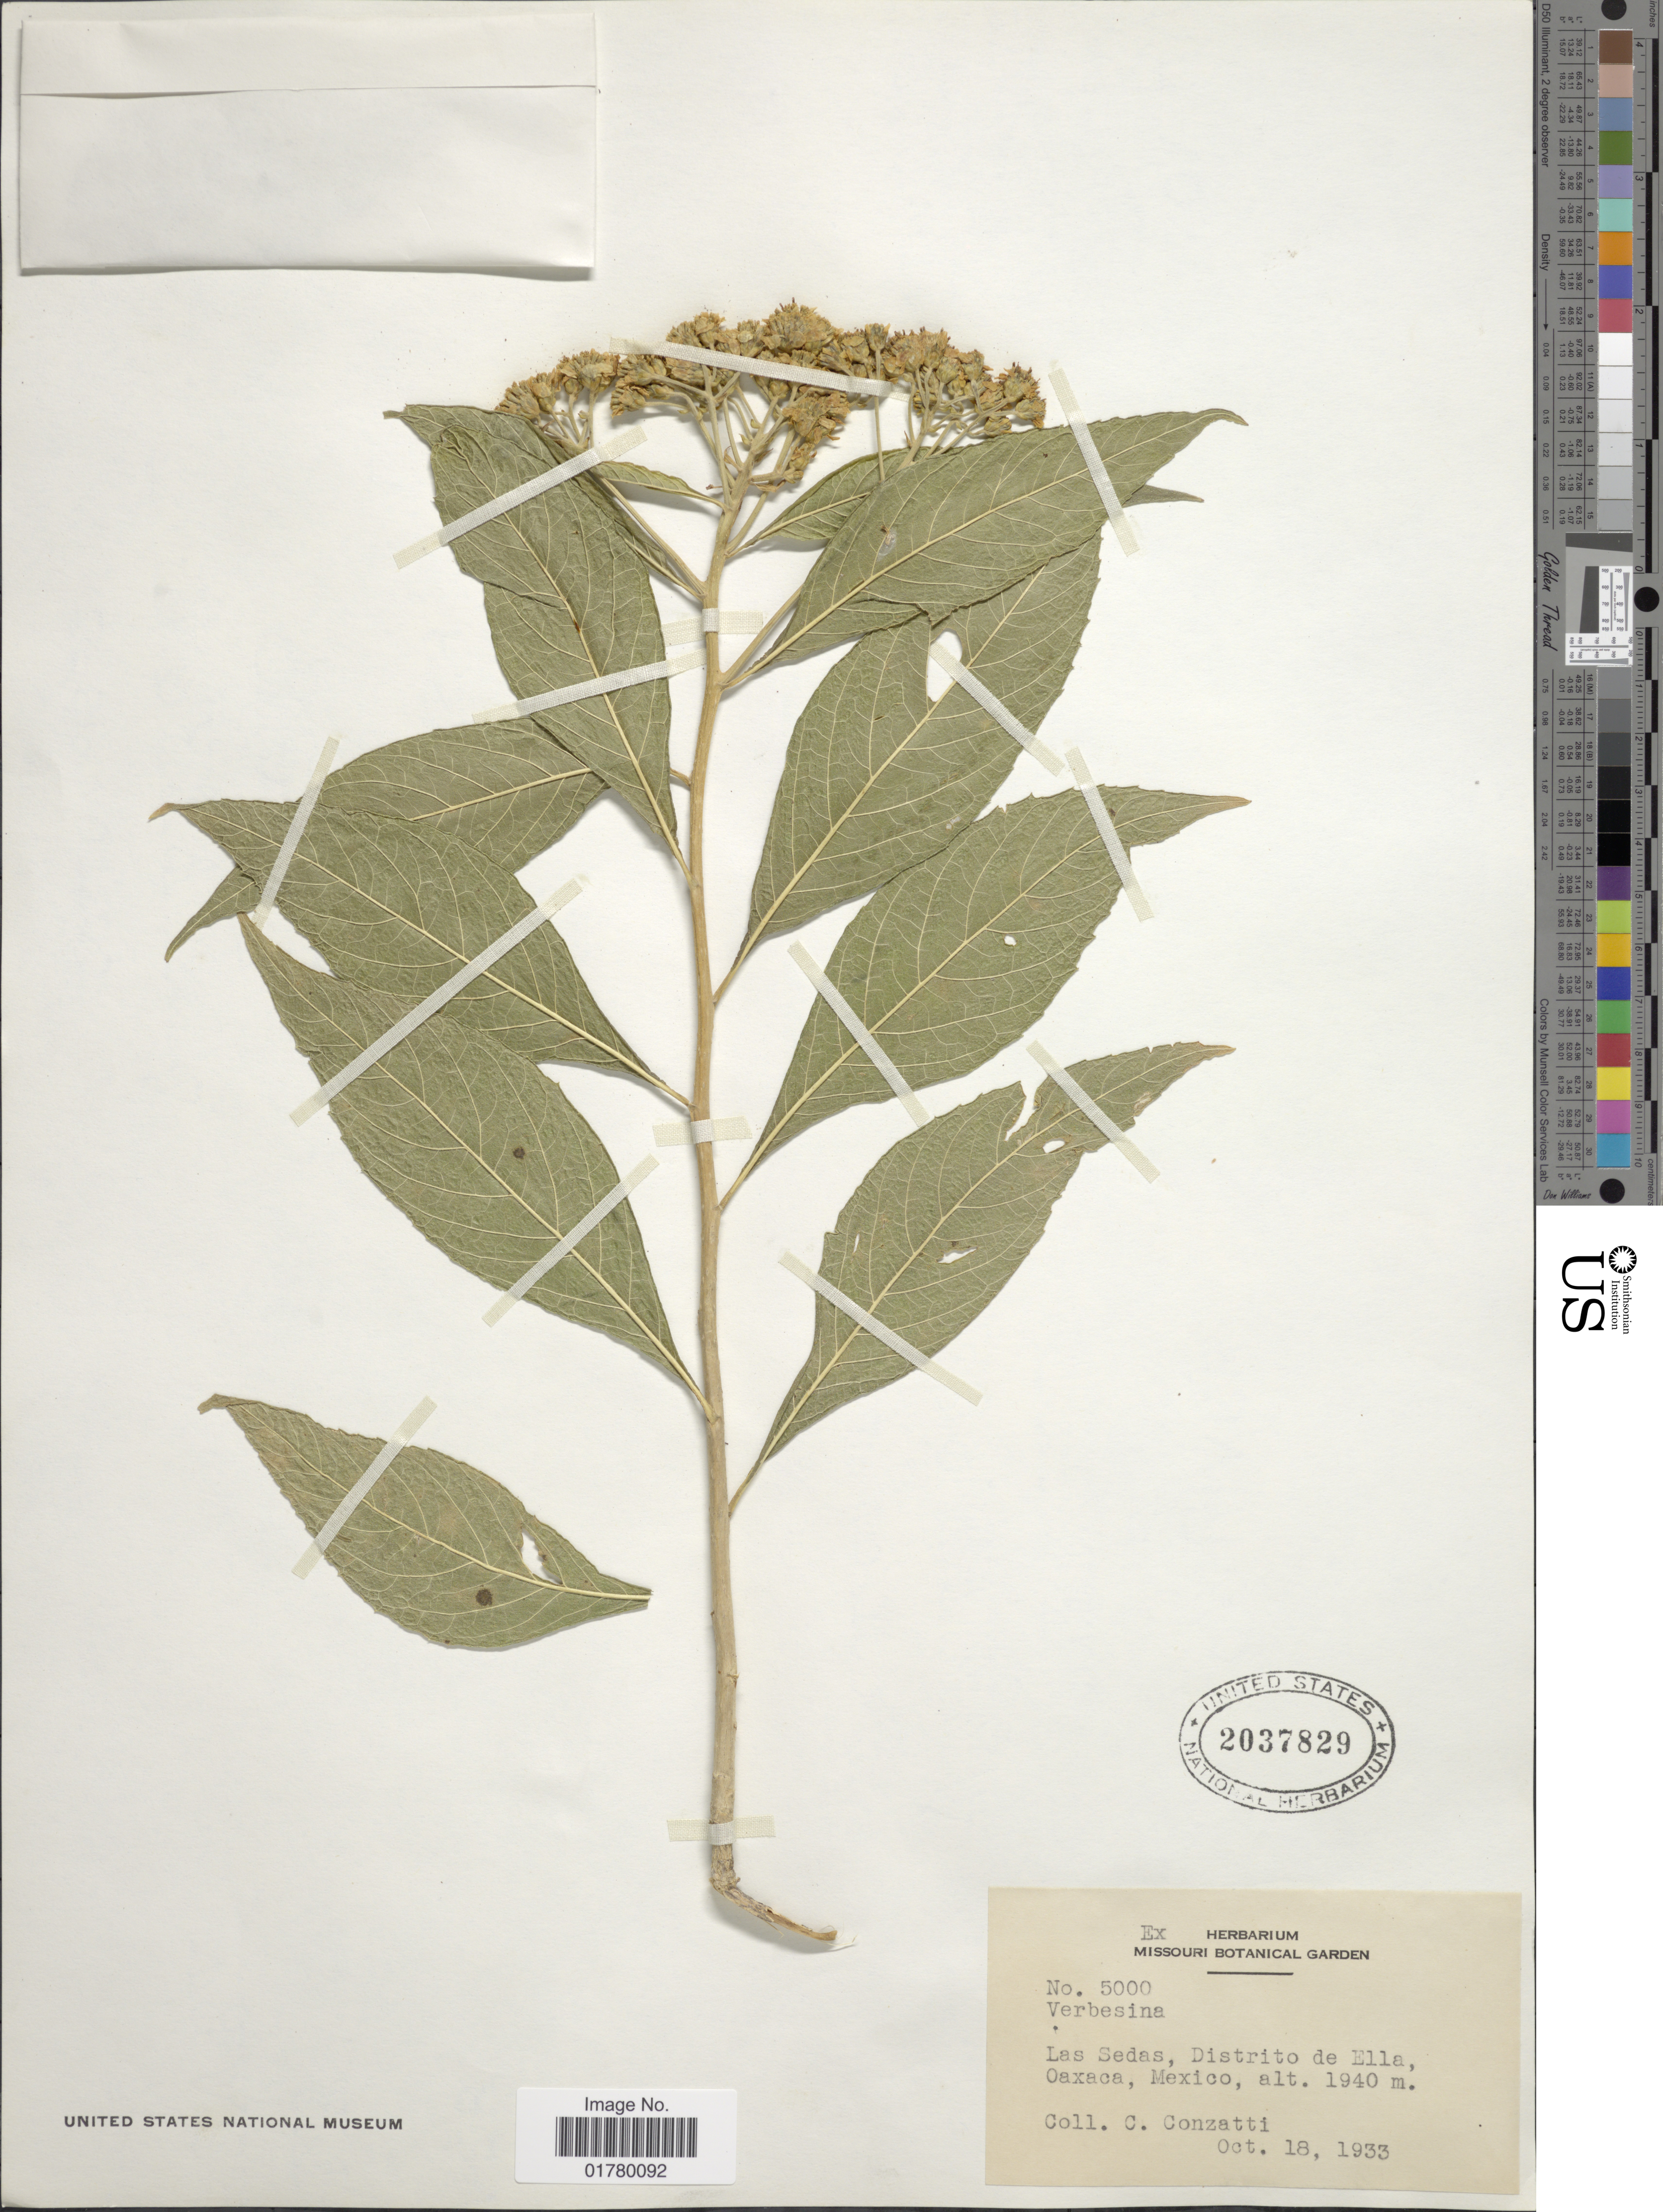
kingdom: Plantae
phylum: Tracheophyta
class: Magnoliopsida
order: Asterales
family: Asteraceae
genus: Verbesina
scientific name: Verbesina perymenioides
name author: Sch. Bip. ex Klatt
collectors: C. Conzatti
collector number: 5000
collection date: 1933-10-18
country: Mexico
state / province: Oaxaca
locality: Las Sedas, Distrito de Ella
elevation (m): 1940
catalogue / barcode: US 2037829